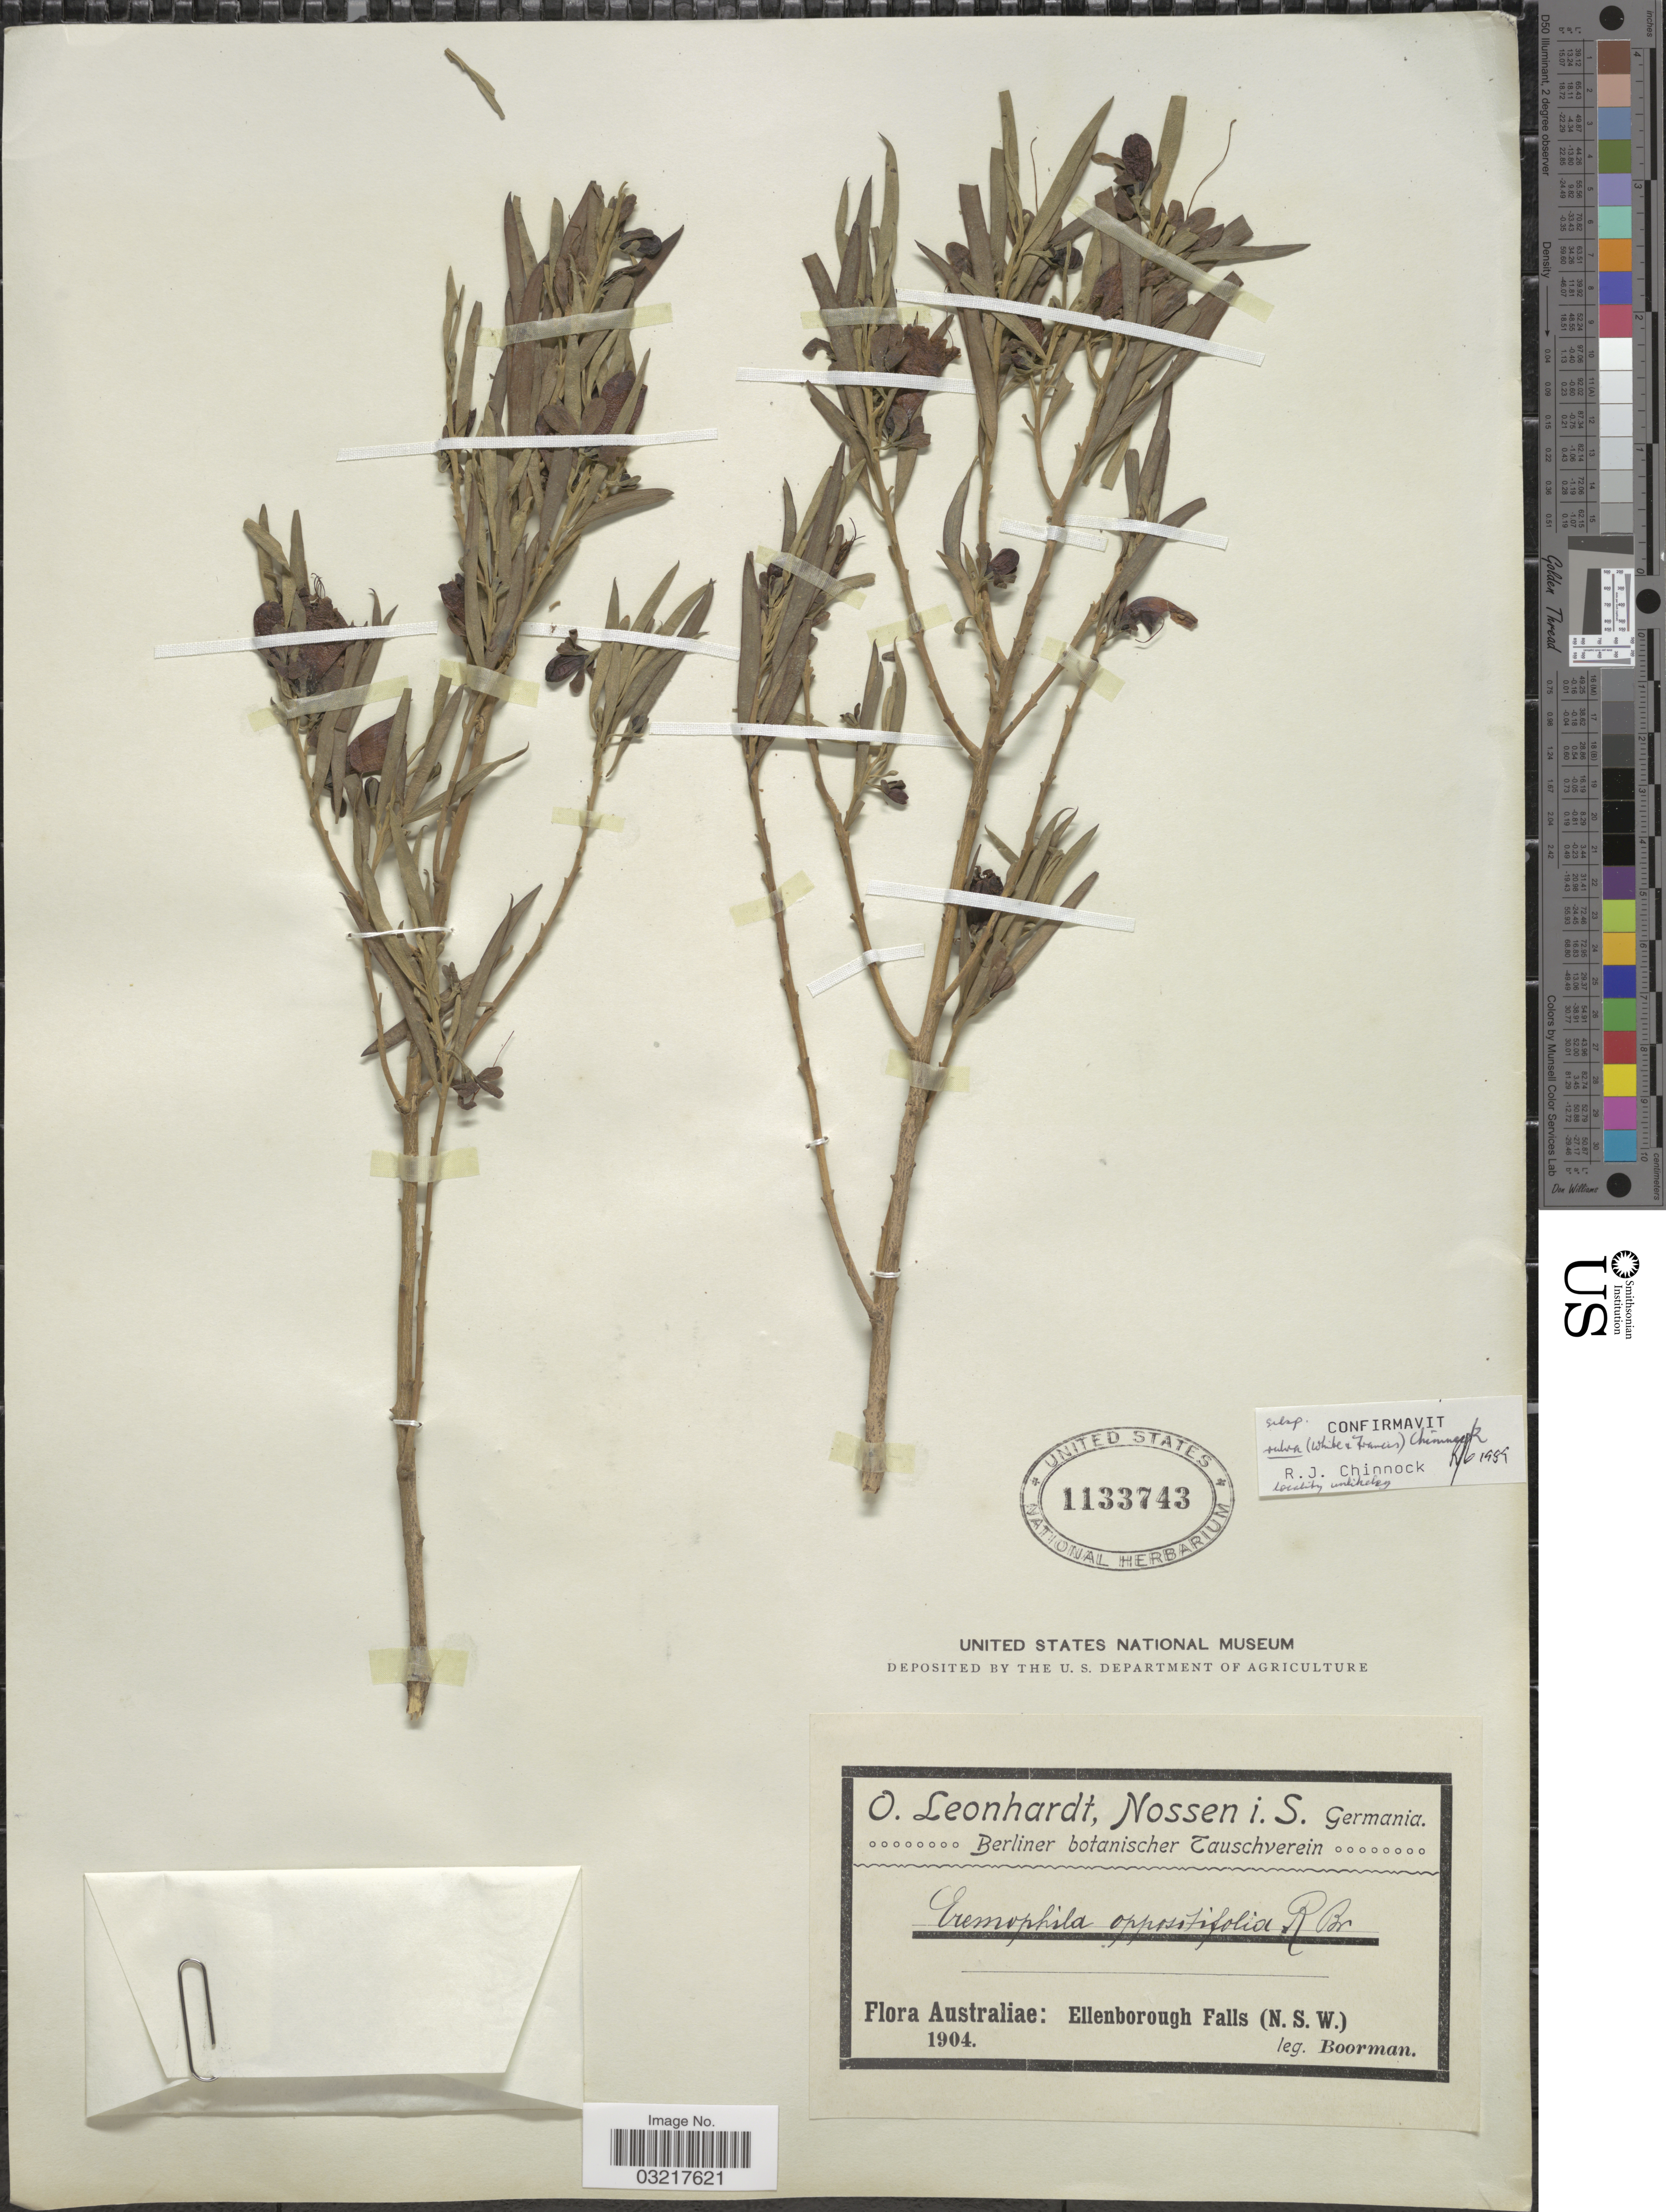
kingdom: Plantae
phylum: Tracheophyta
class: Magnoliopsida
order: Lamiales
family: Scrophulariaceae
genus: Eremophila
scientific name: Eremophila oppositifolia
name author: R. Br.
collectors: -. Boorman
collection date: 1904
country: Australia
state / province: New South Wales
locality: Australiae: Ellenborough Falls (N.S.W.).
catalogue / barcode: US 1133743